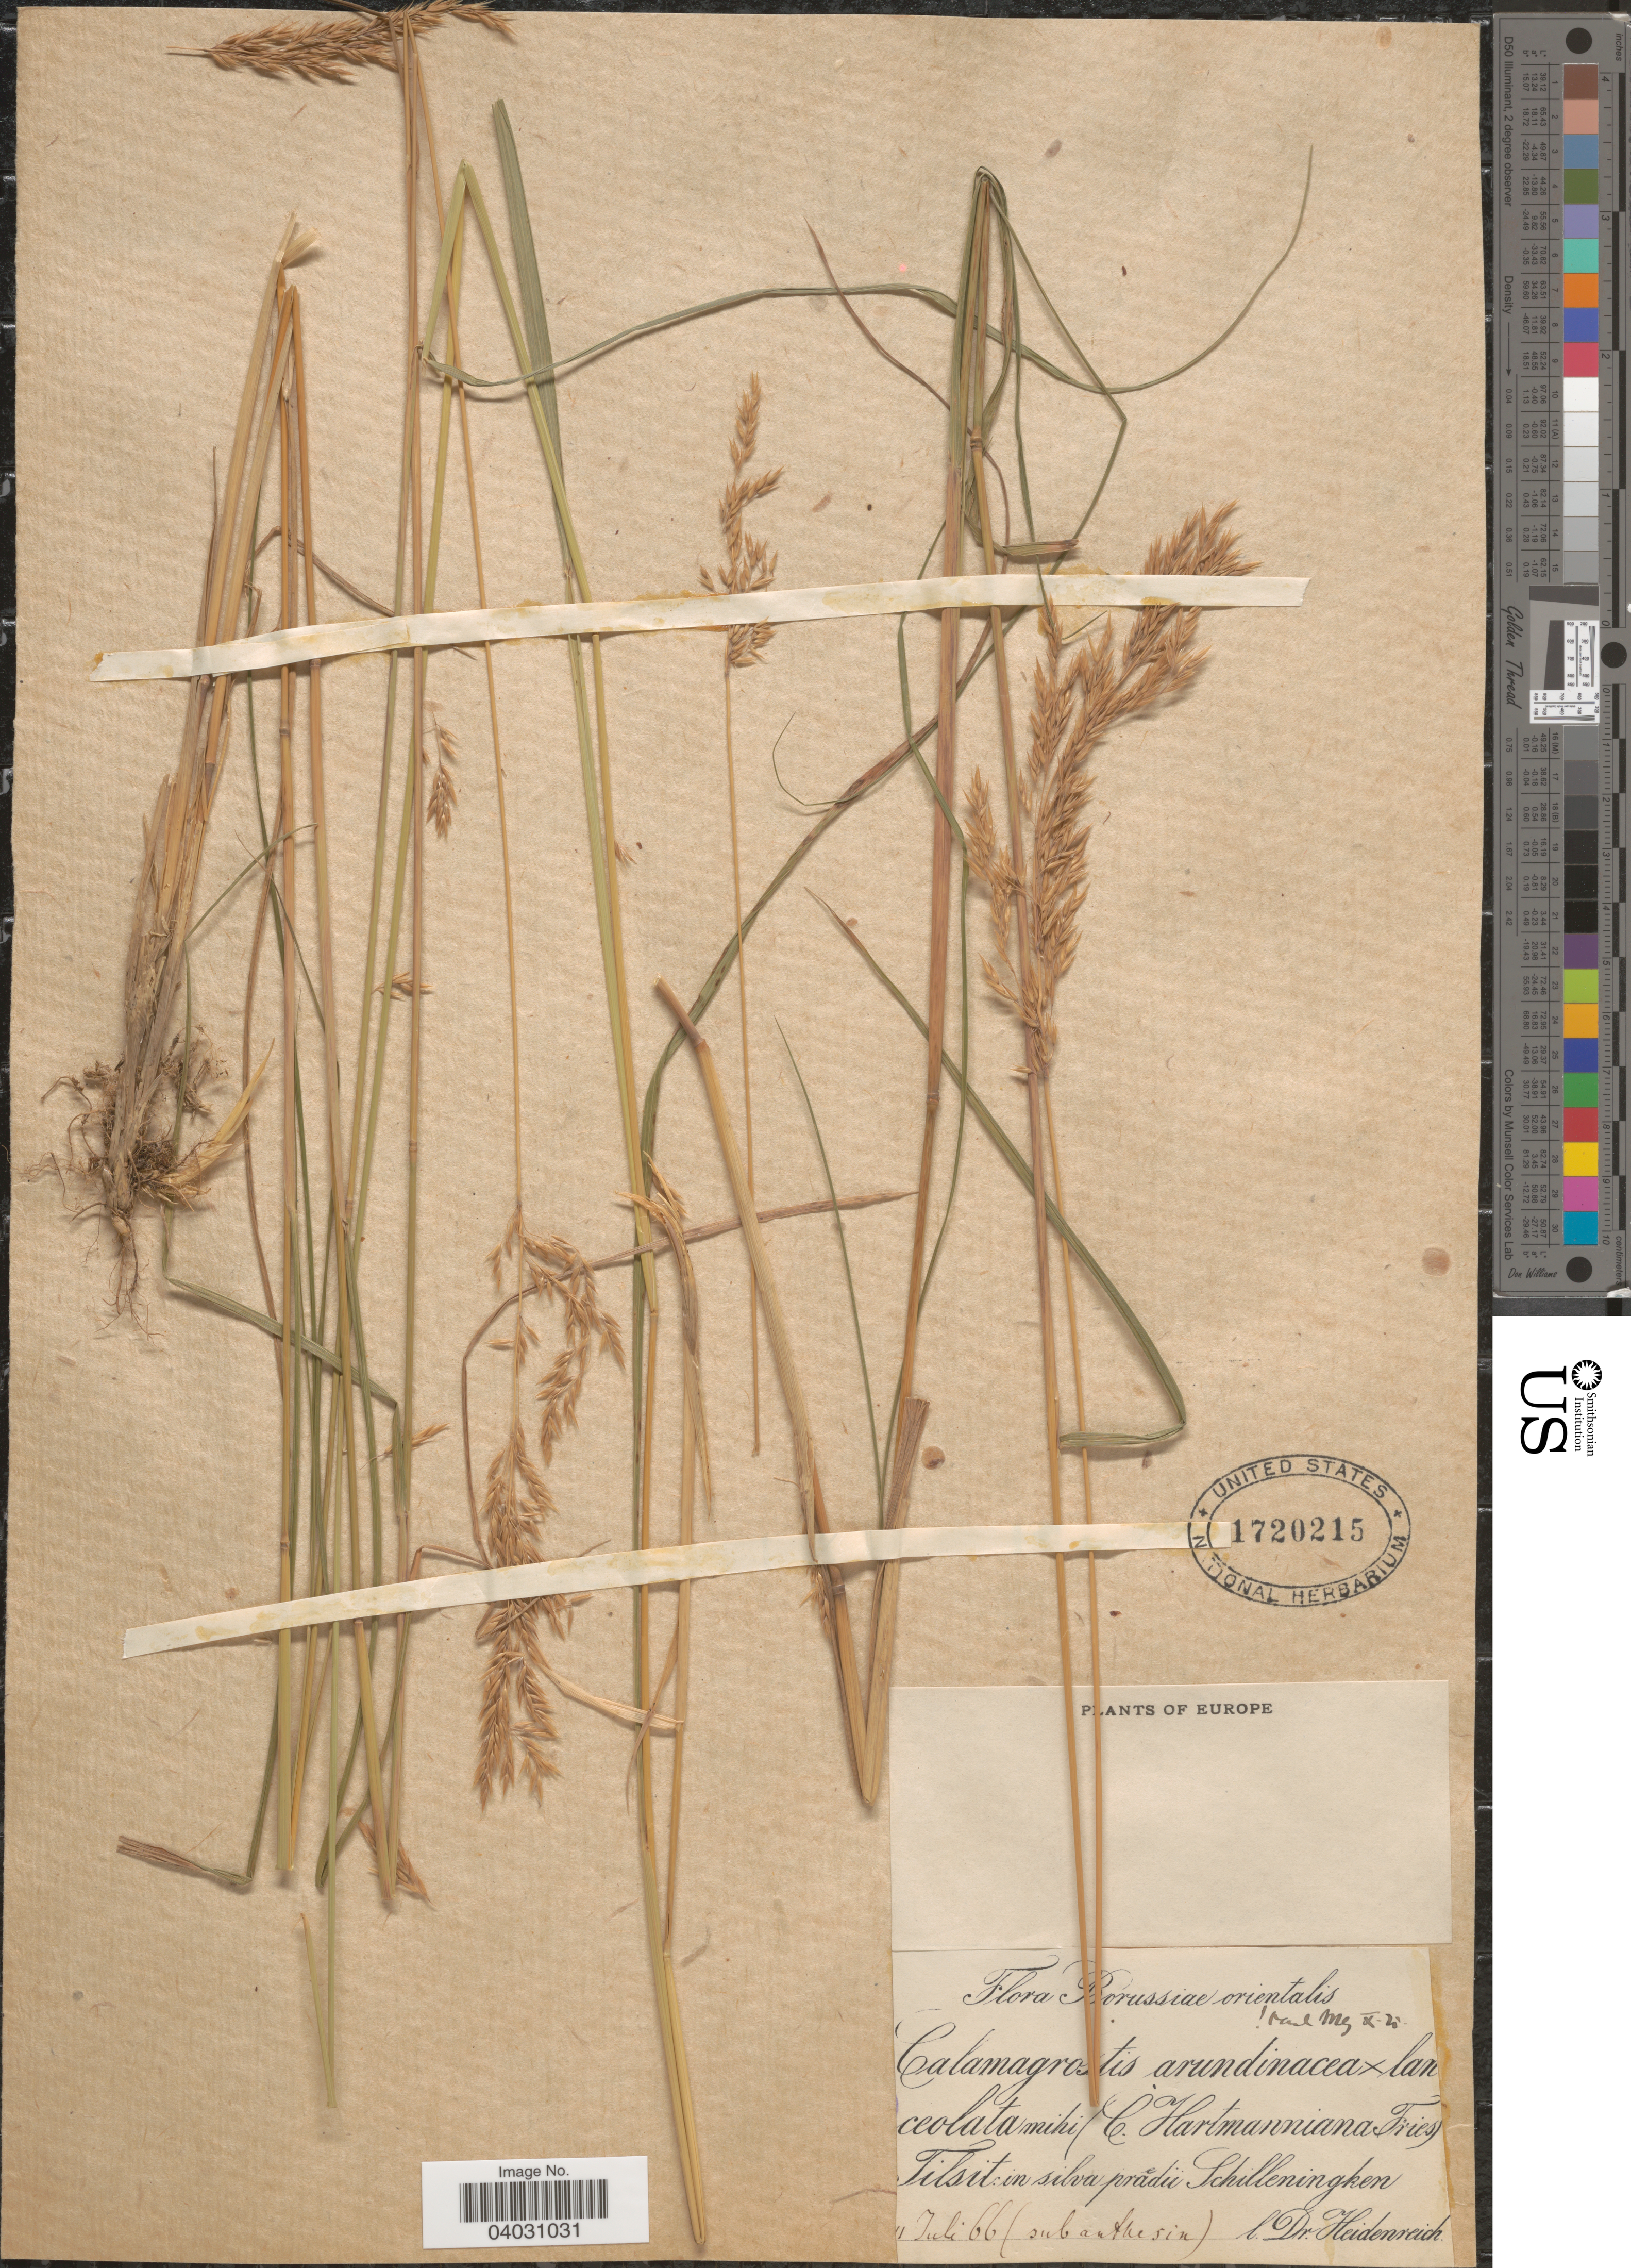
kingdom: Plantae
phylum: Tracheophyta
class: Liliopsida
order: Poales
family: Poaceae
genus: Calamagrostis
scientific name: Calamagrostis arundinacea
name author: (L.) Roth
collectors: -. Heidenreich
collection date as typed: Transcribed d/m/y: 11/7/66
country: Russian Federation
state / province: Kaliningrad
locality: Europe. Borussiae orientalis. Tilsit: in silva praedü Schilleningken (subanthesin).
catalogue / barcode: US 1720215